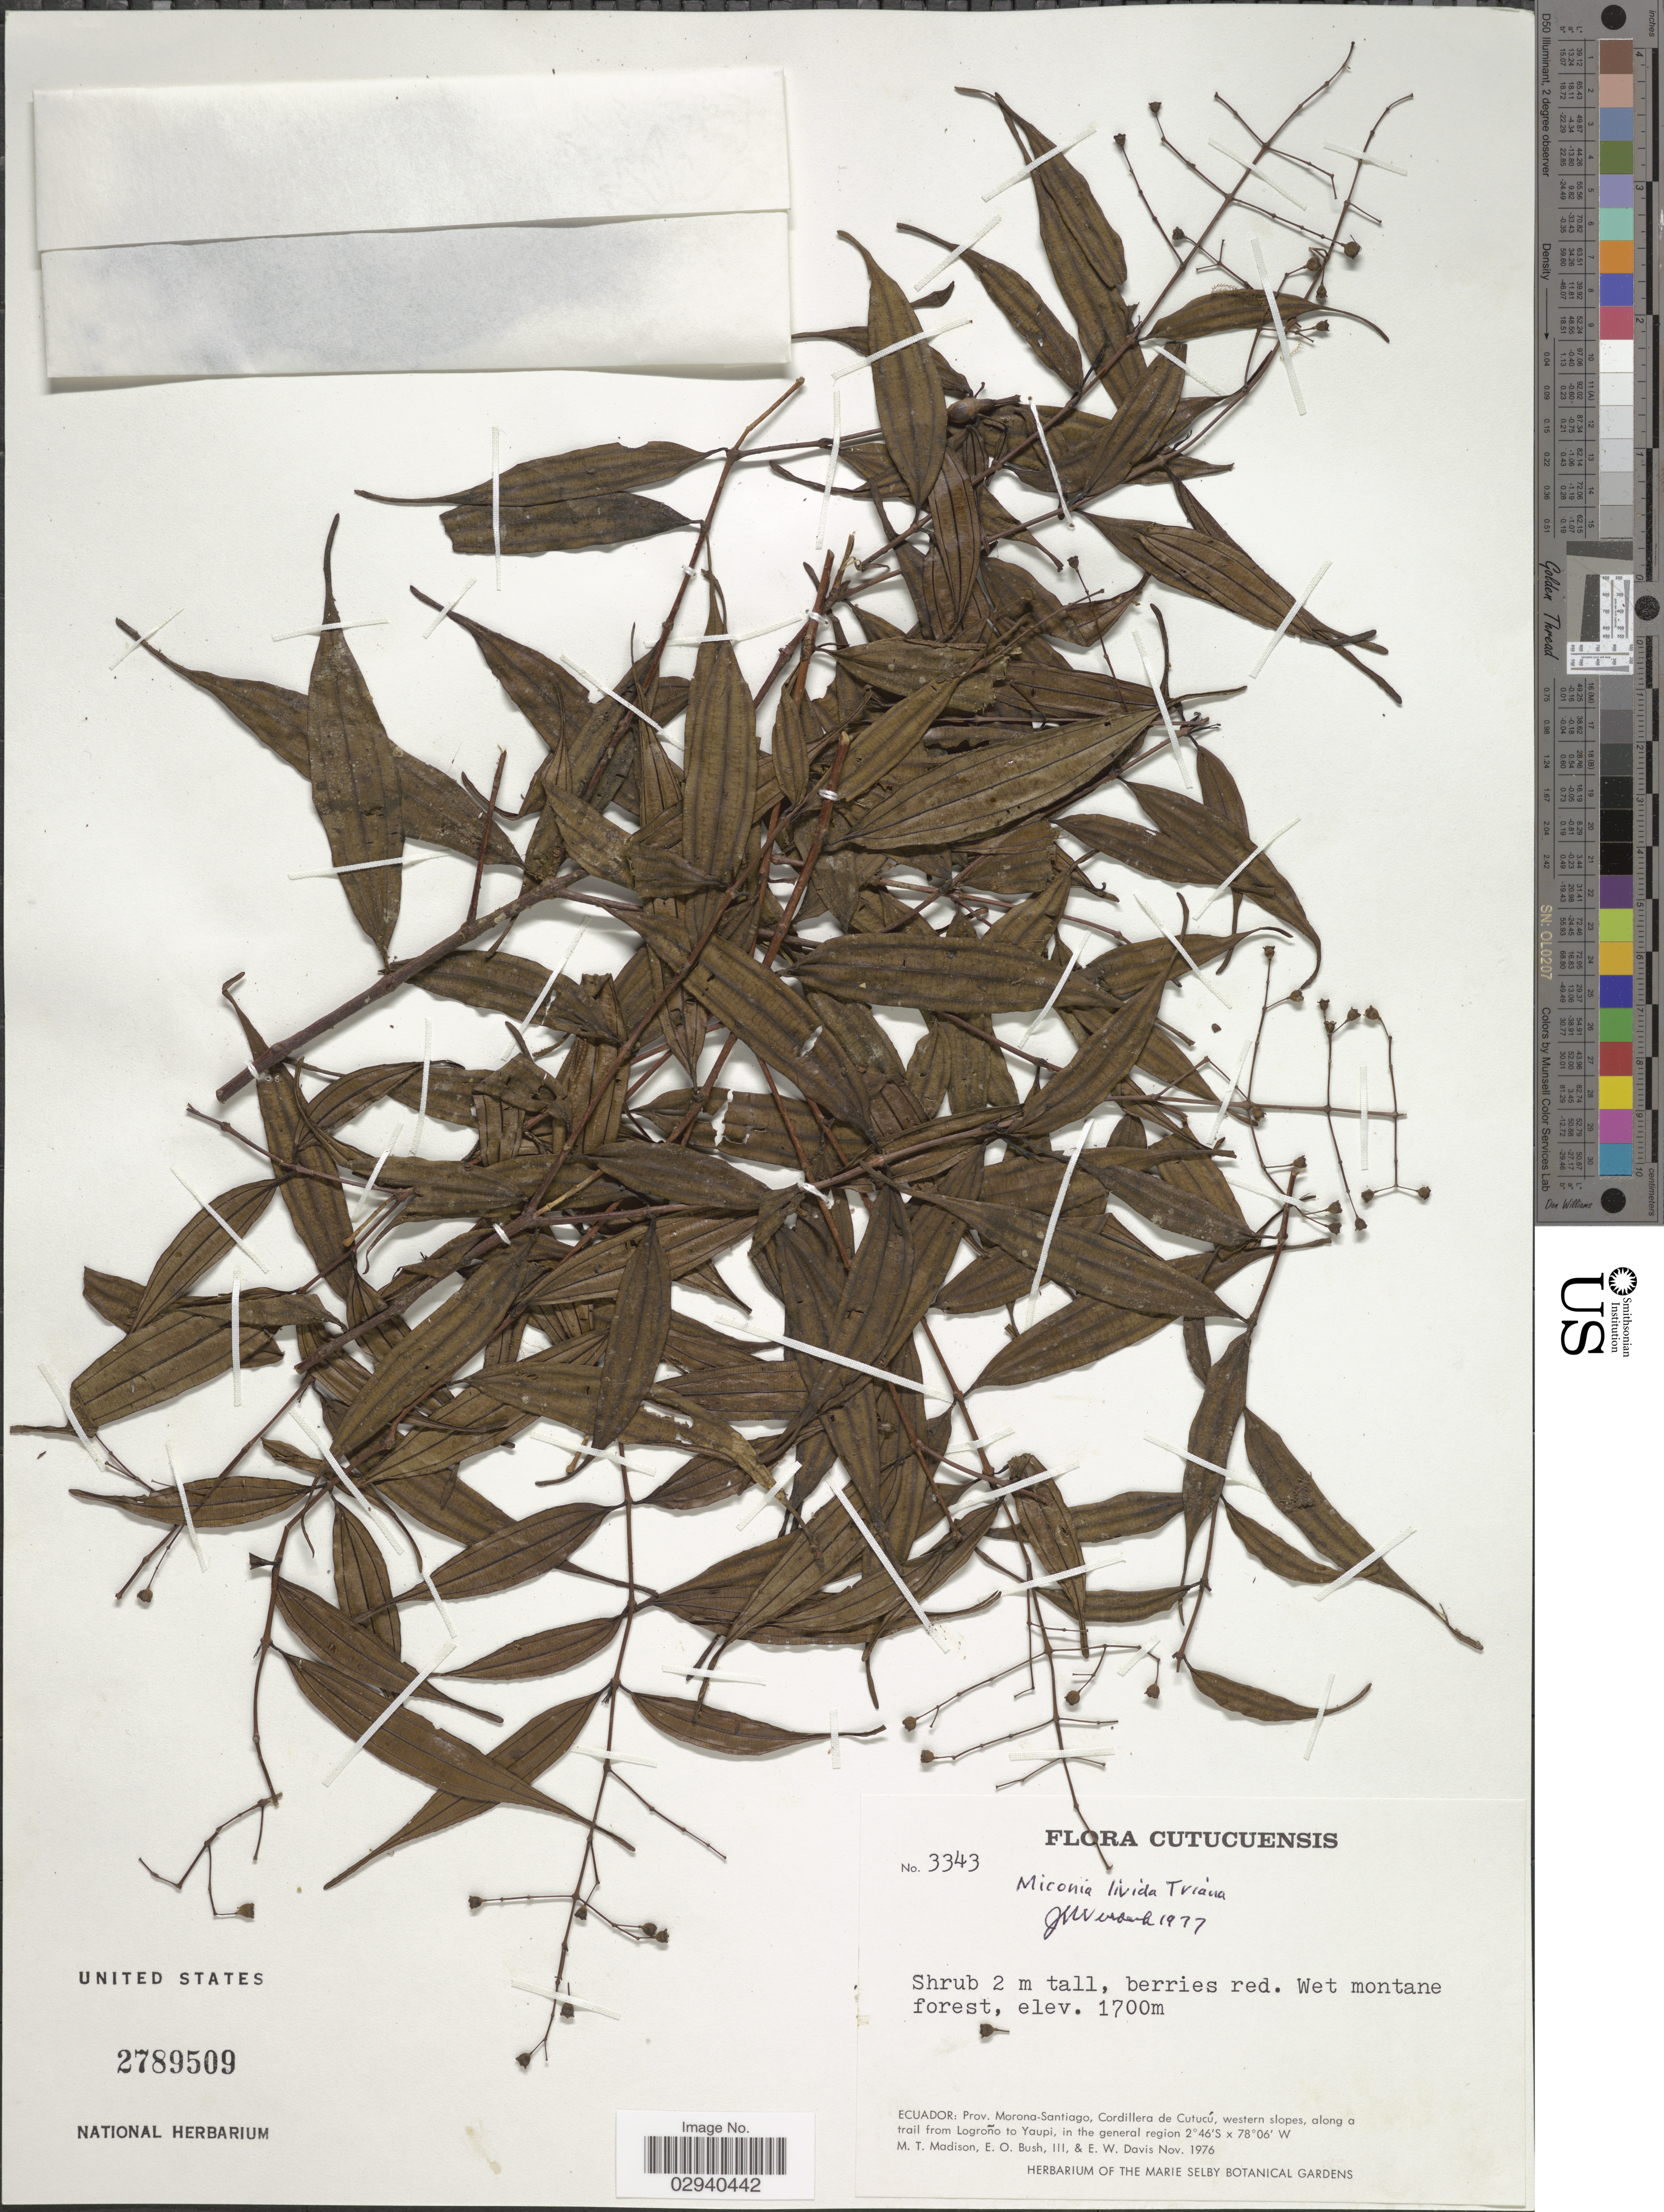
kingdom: Plantae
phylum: Tracheophyta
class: Magnoliopsida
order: Myrtales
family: Melastomataceae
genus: Miconia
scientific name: Miconia livida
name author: Triana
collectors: M. T. Madison, E. O. Bush & E. W. Davis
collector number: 3343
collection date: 1976-11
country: Ecuador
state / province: Morona-Santiago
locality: Cordillera de Cutucú, western slopes, along trail from Lagroño to Yaupi, in the general region.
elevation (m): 1700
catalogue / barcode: US 2789509